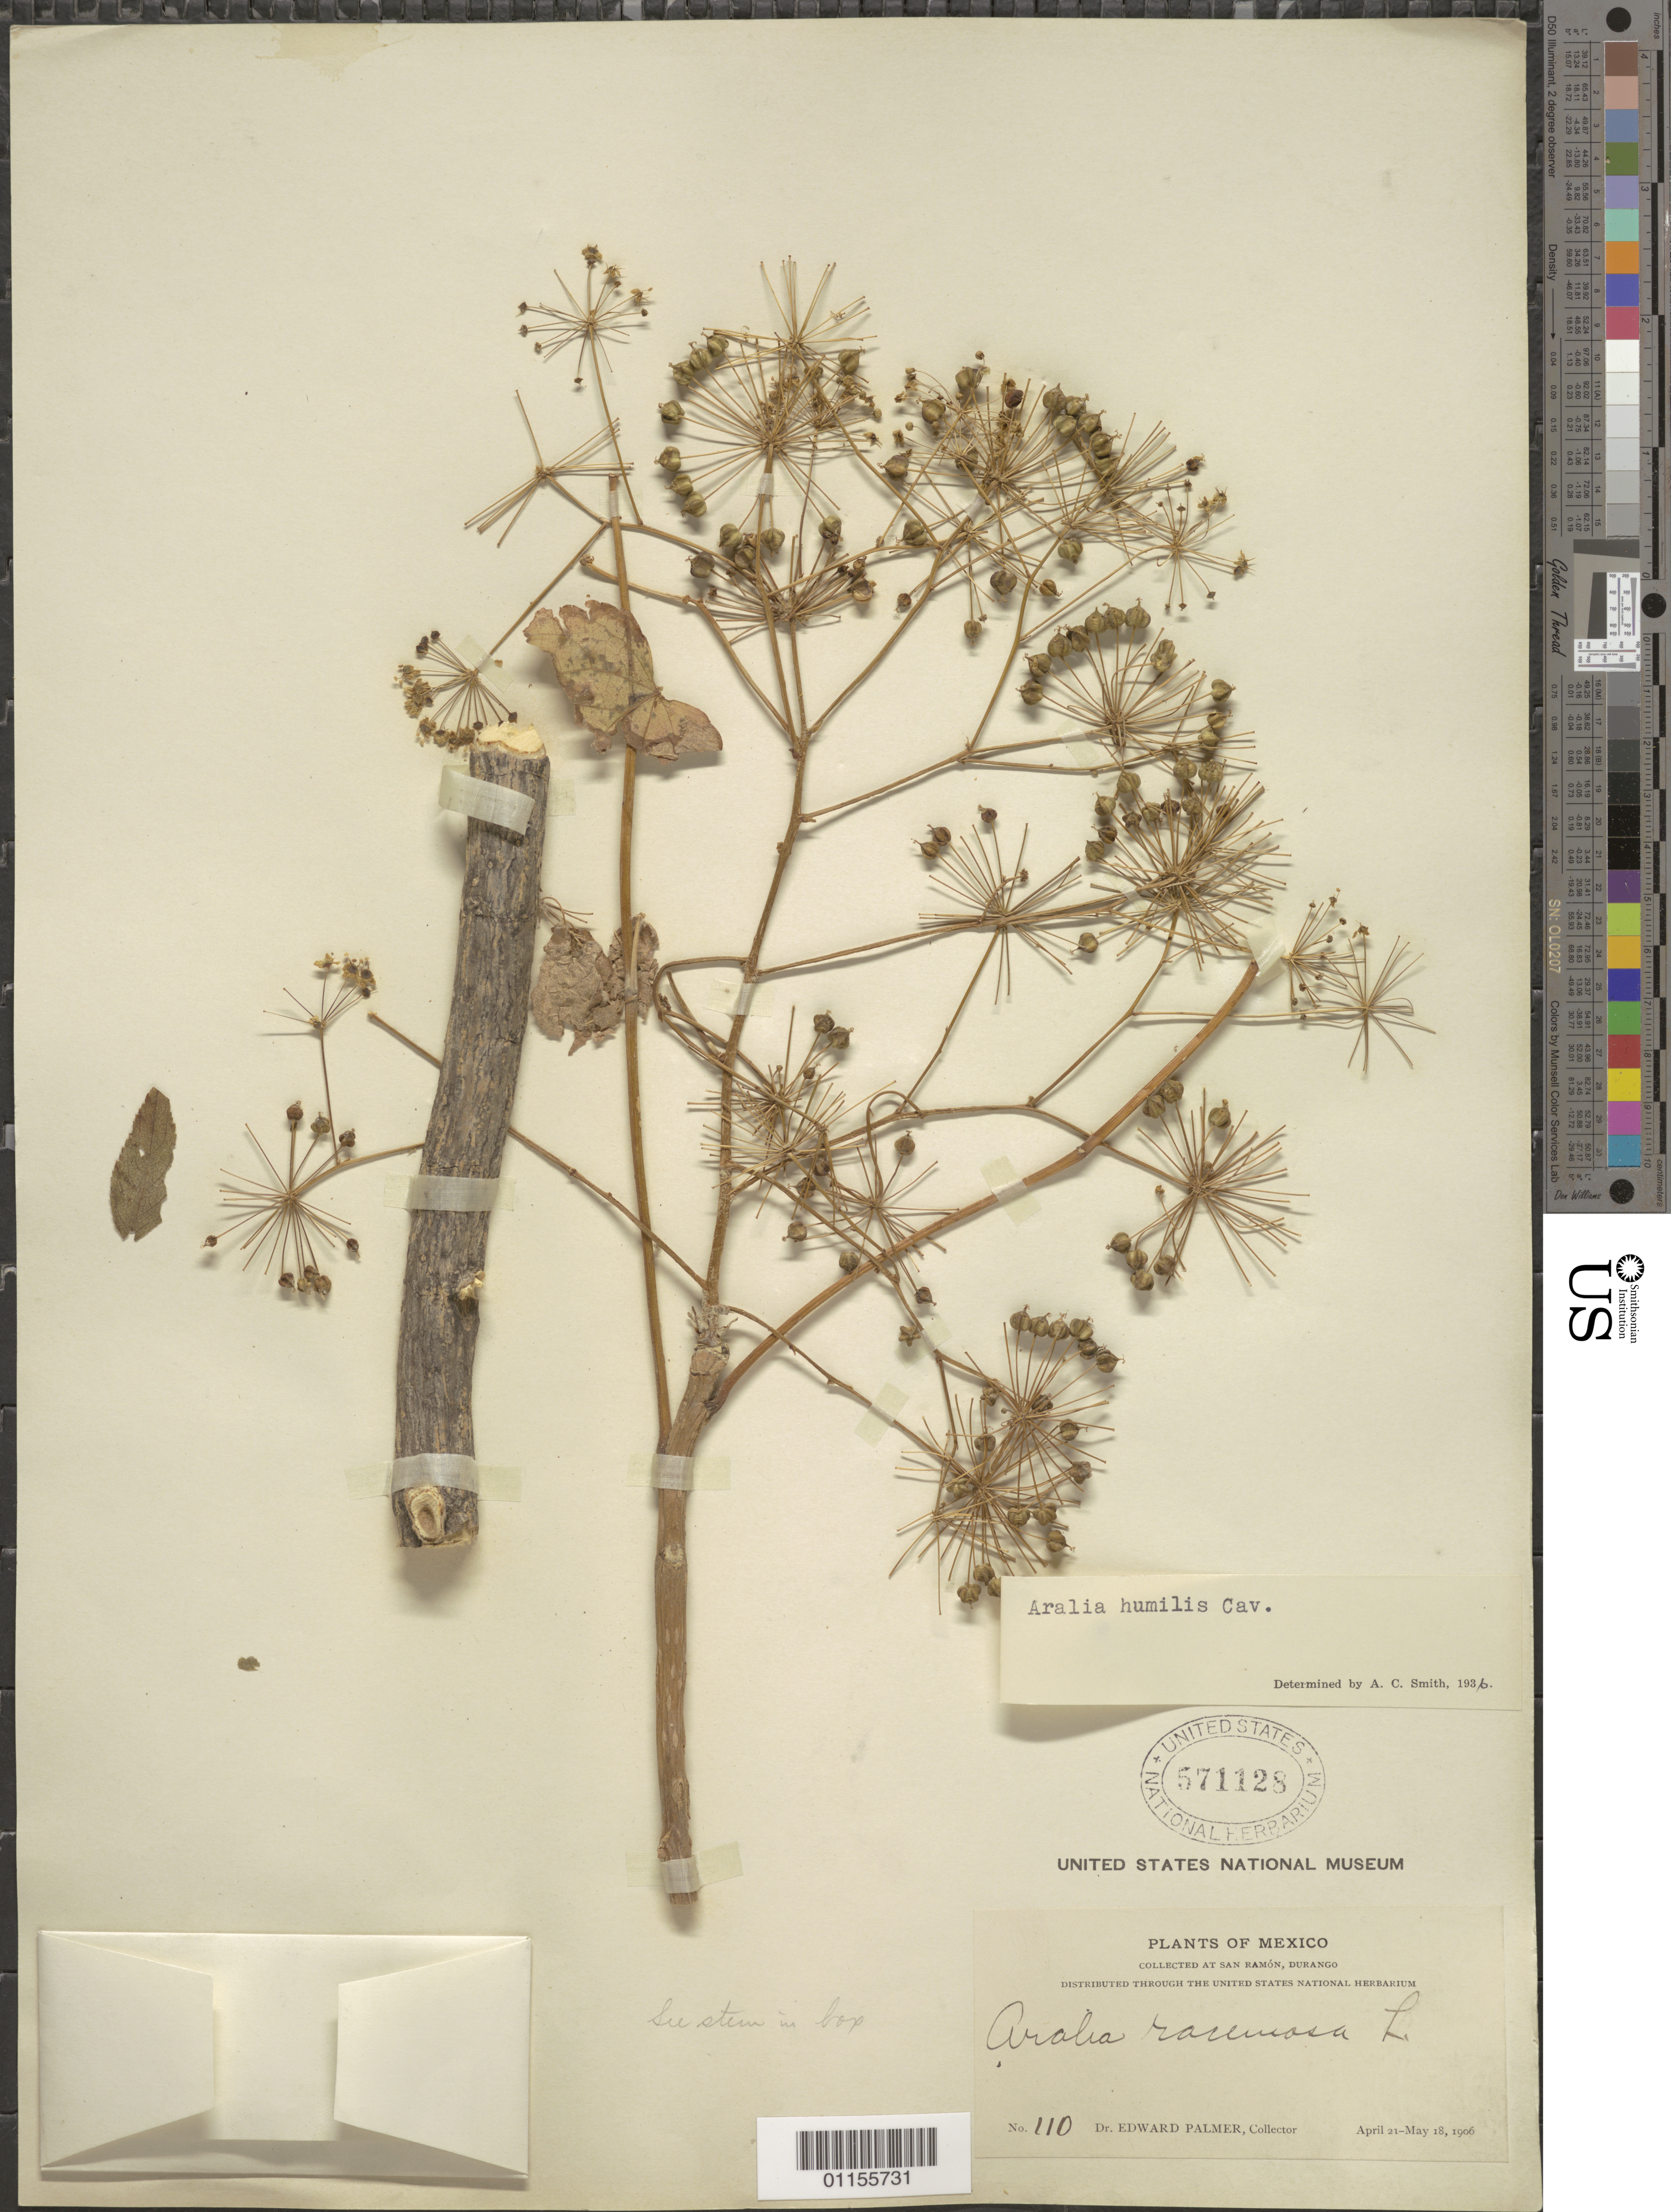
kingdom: Plantae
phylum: Tracheophyta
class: Magnoliopsida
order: Apiales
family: Araliaceae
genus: Aralia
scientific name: Aralia humilis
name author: Cav.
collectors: E. Palmer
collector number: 110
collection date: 1906-04-21/1906-05-18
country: Mexico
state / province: Durango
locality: San Ramon.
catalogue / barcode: US 571128